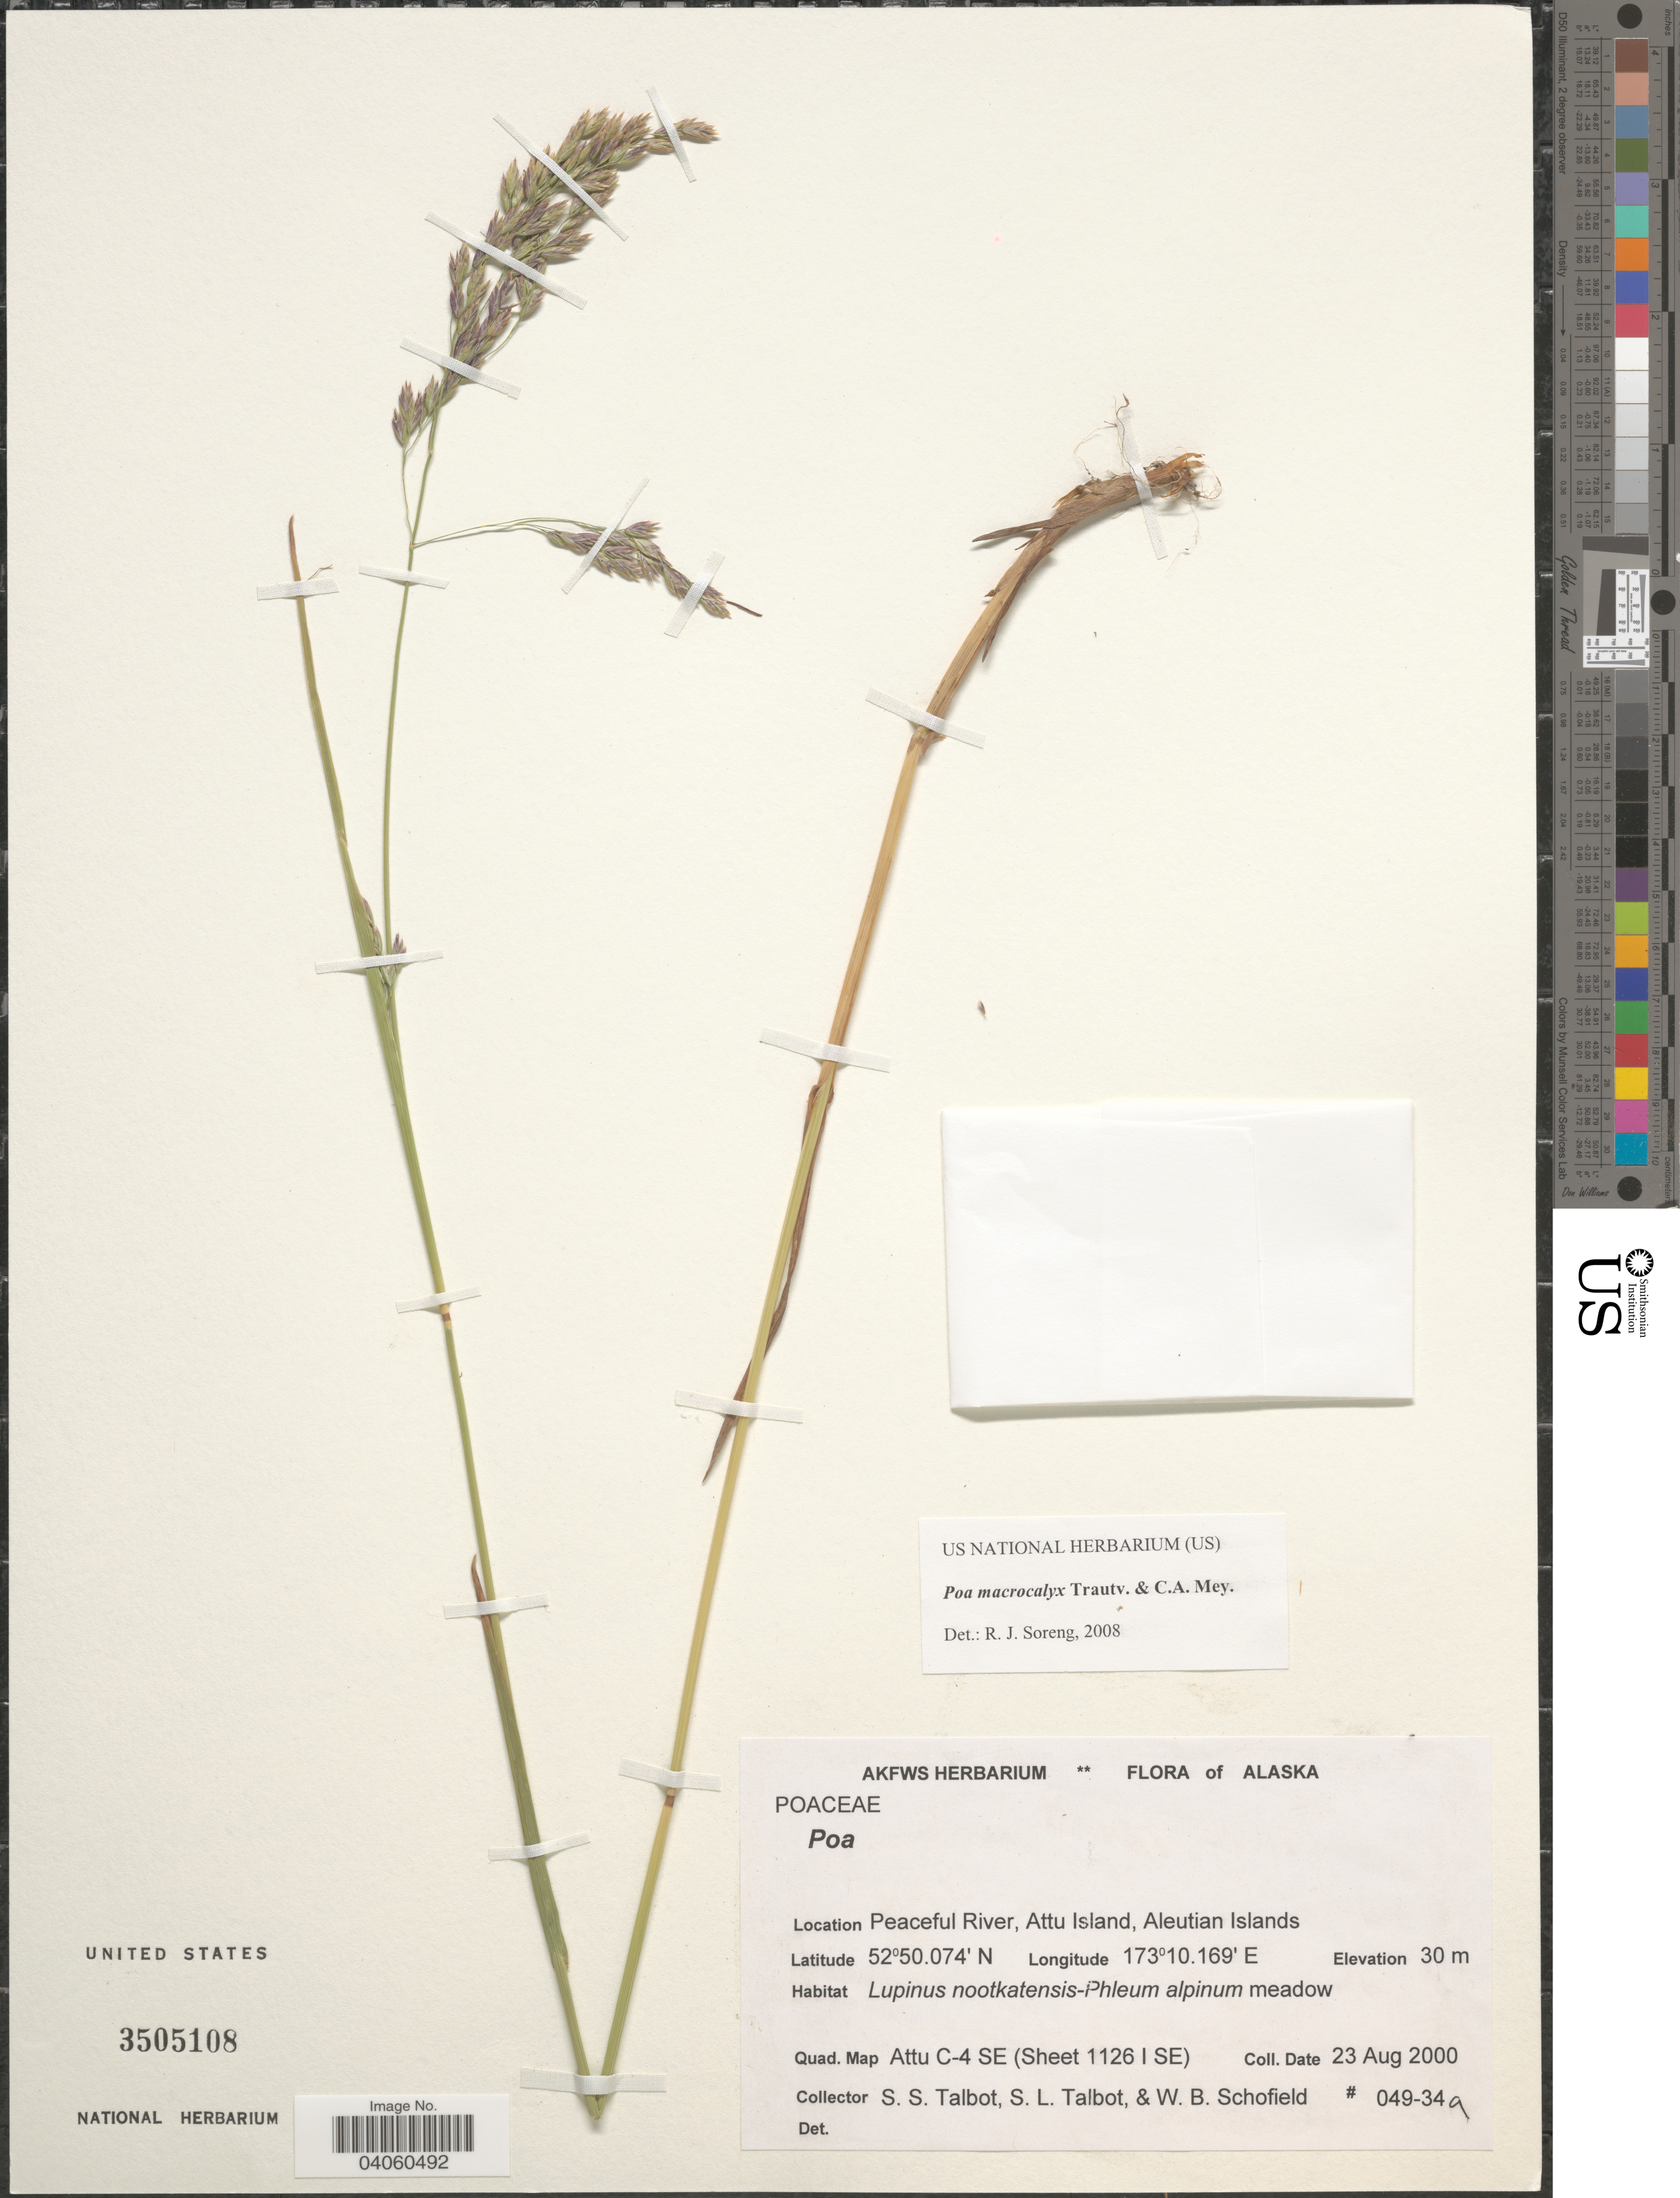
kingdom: Plantae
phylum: Tracheophyta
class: Liliopsida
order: Poales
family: Poaceae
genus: Poa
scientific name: Poa macrocalyx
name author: Trautv. & C.A. Mey.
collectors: S. S. Talbot, S. Talbot & W. Schofield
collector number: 049-34a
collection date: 2000-08-23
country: United States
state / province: Alaska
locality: Peaceful River, Attu Island, Aleutian Islands. Quad. Map Attu C-4 SE (Sheet 1126 I SE).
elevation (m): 30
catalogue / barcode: US 3505108